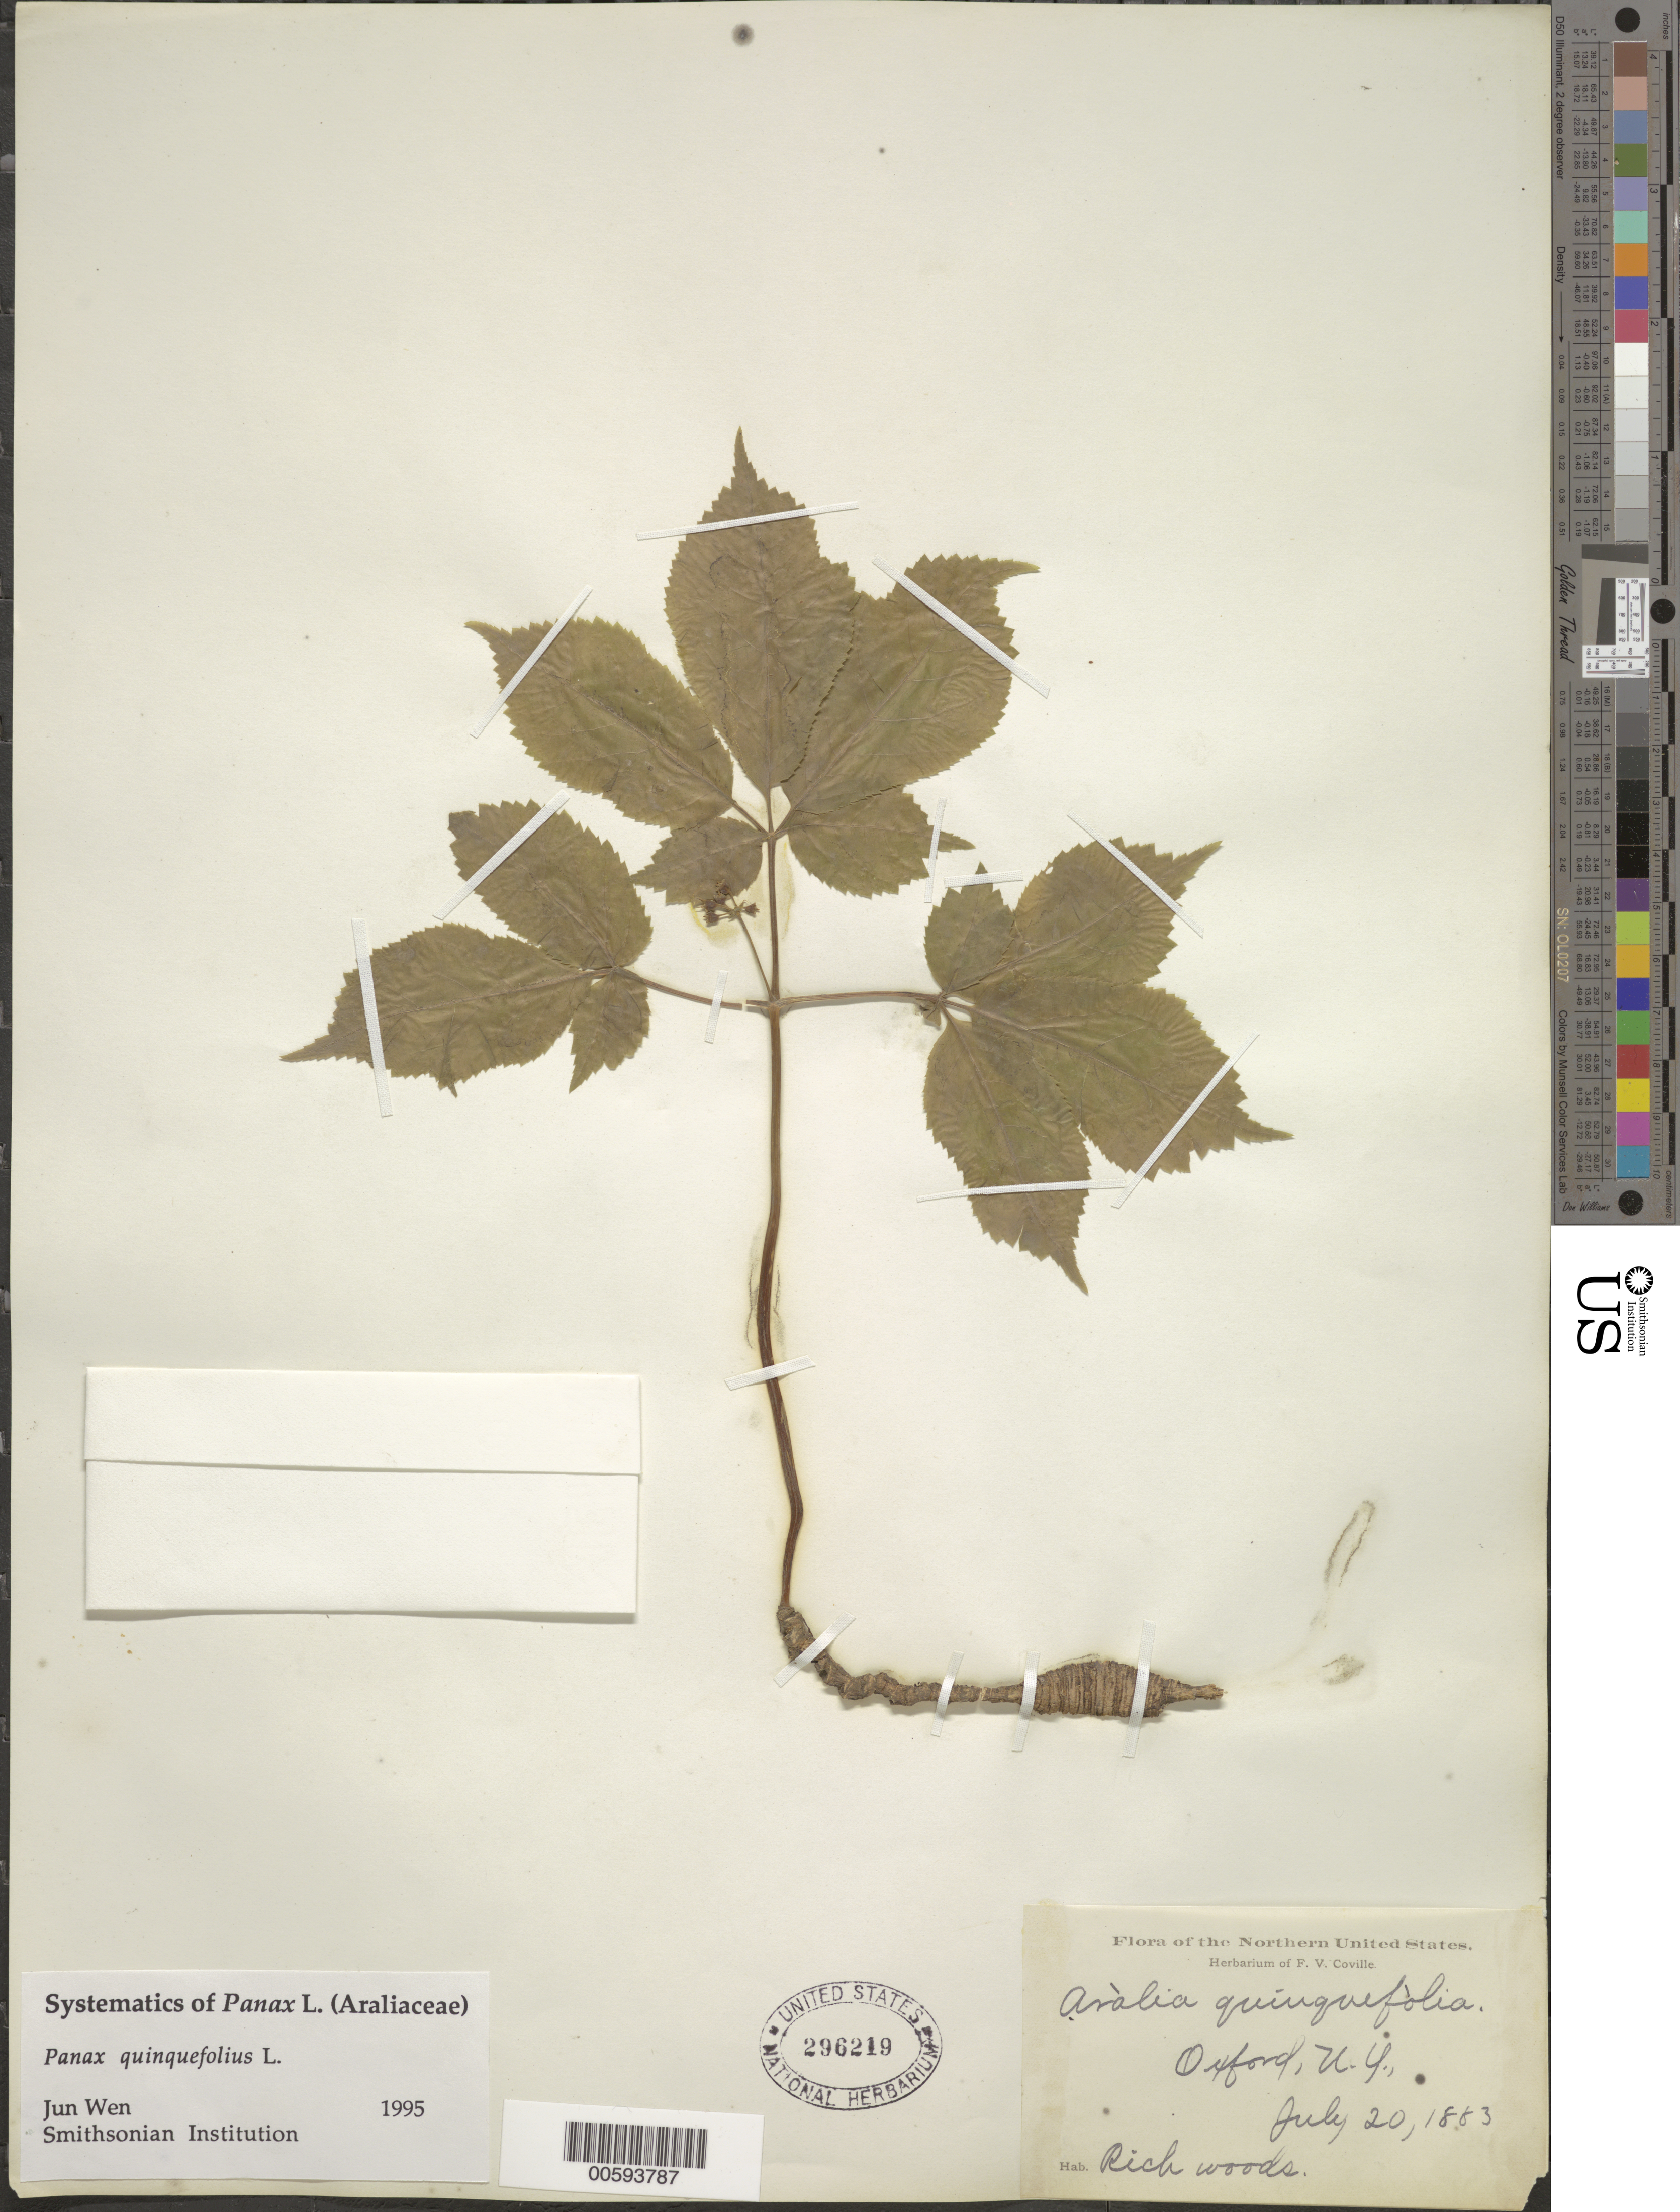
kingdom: Plantae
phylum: Tracheophyta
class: Magnoliopsida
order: Apiales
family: Araliaceae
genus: Panax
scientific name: Panax quinquefolius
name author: L.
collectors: F. V. Coville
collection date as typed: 20 Jul 1883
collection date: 1883-07-20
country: United States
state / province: New York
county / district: Chenango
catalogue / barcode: US 296219